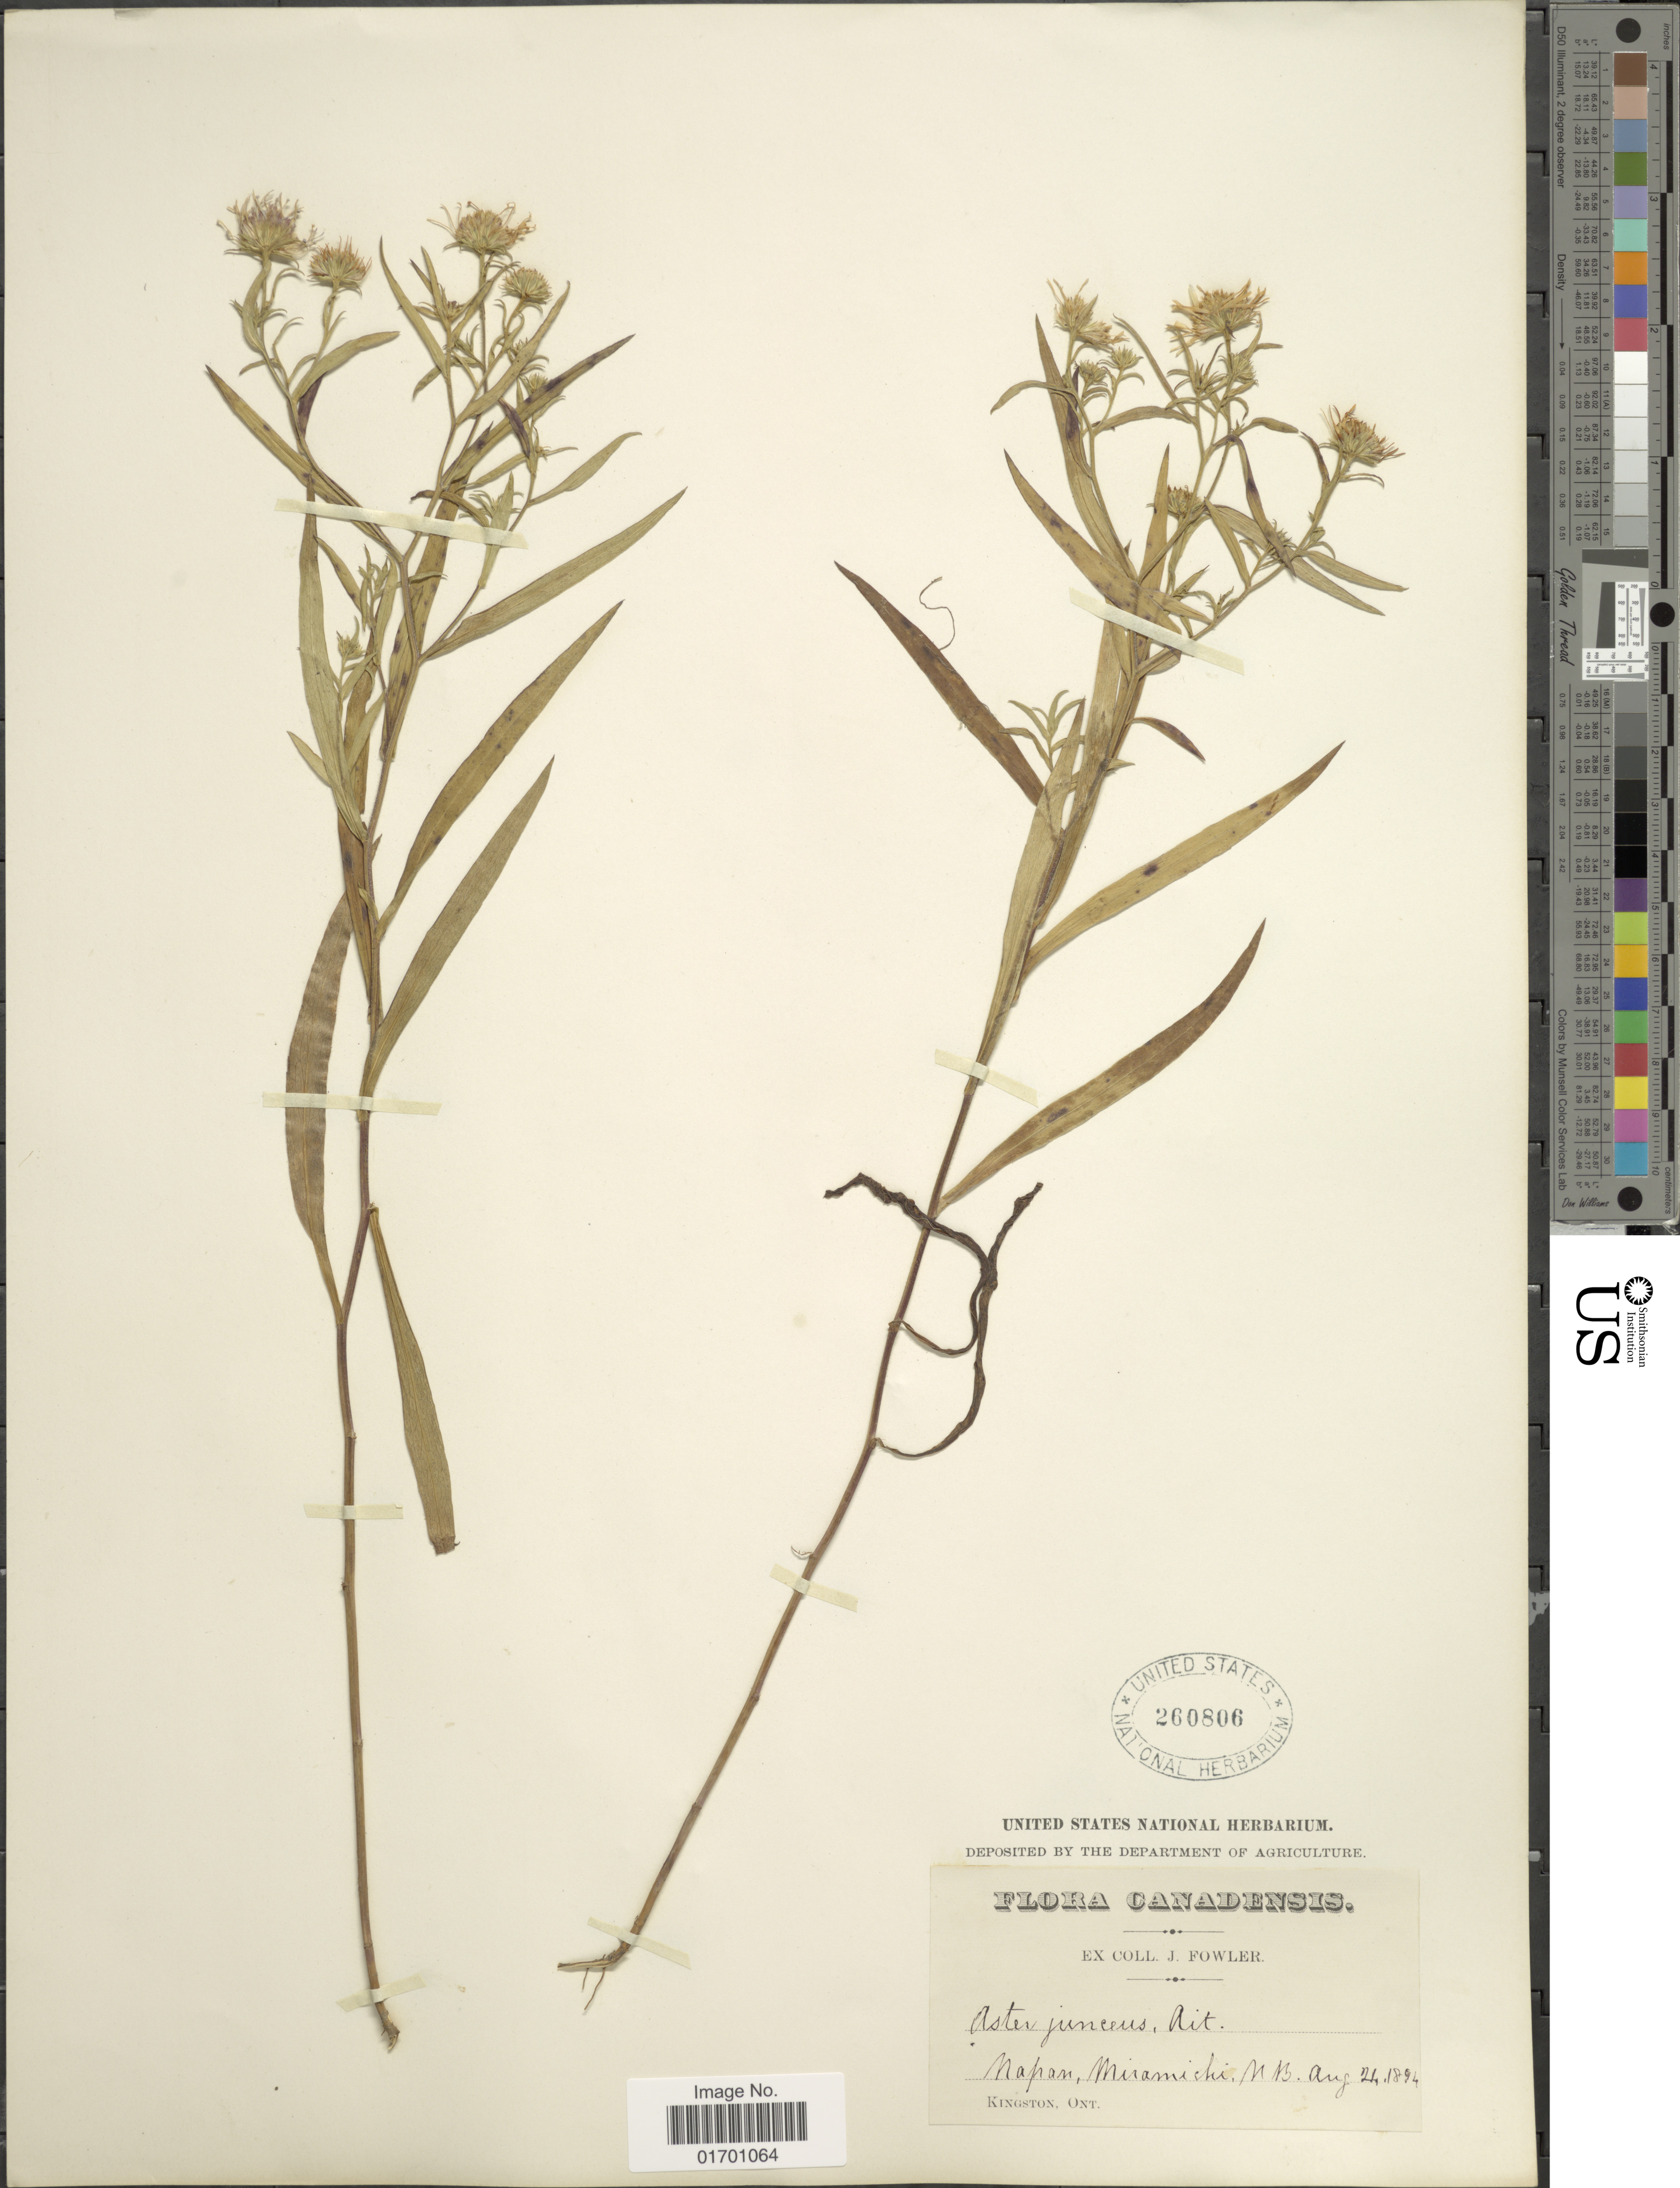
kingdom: Plantae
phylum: Tracheophyta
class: Magnoliopsida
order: Asterales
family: Asteraceae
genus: Symphyotrichum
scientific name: Symphyotrichum novi-belgii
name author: (L.) G.L. Nesom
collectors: J. P. Fowler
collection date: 1894-08-21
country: Canada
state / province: New Brunswick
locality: Napan, Miramichi, NB. Canadensis.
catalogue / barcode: US 260806